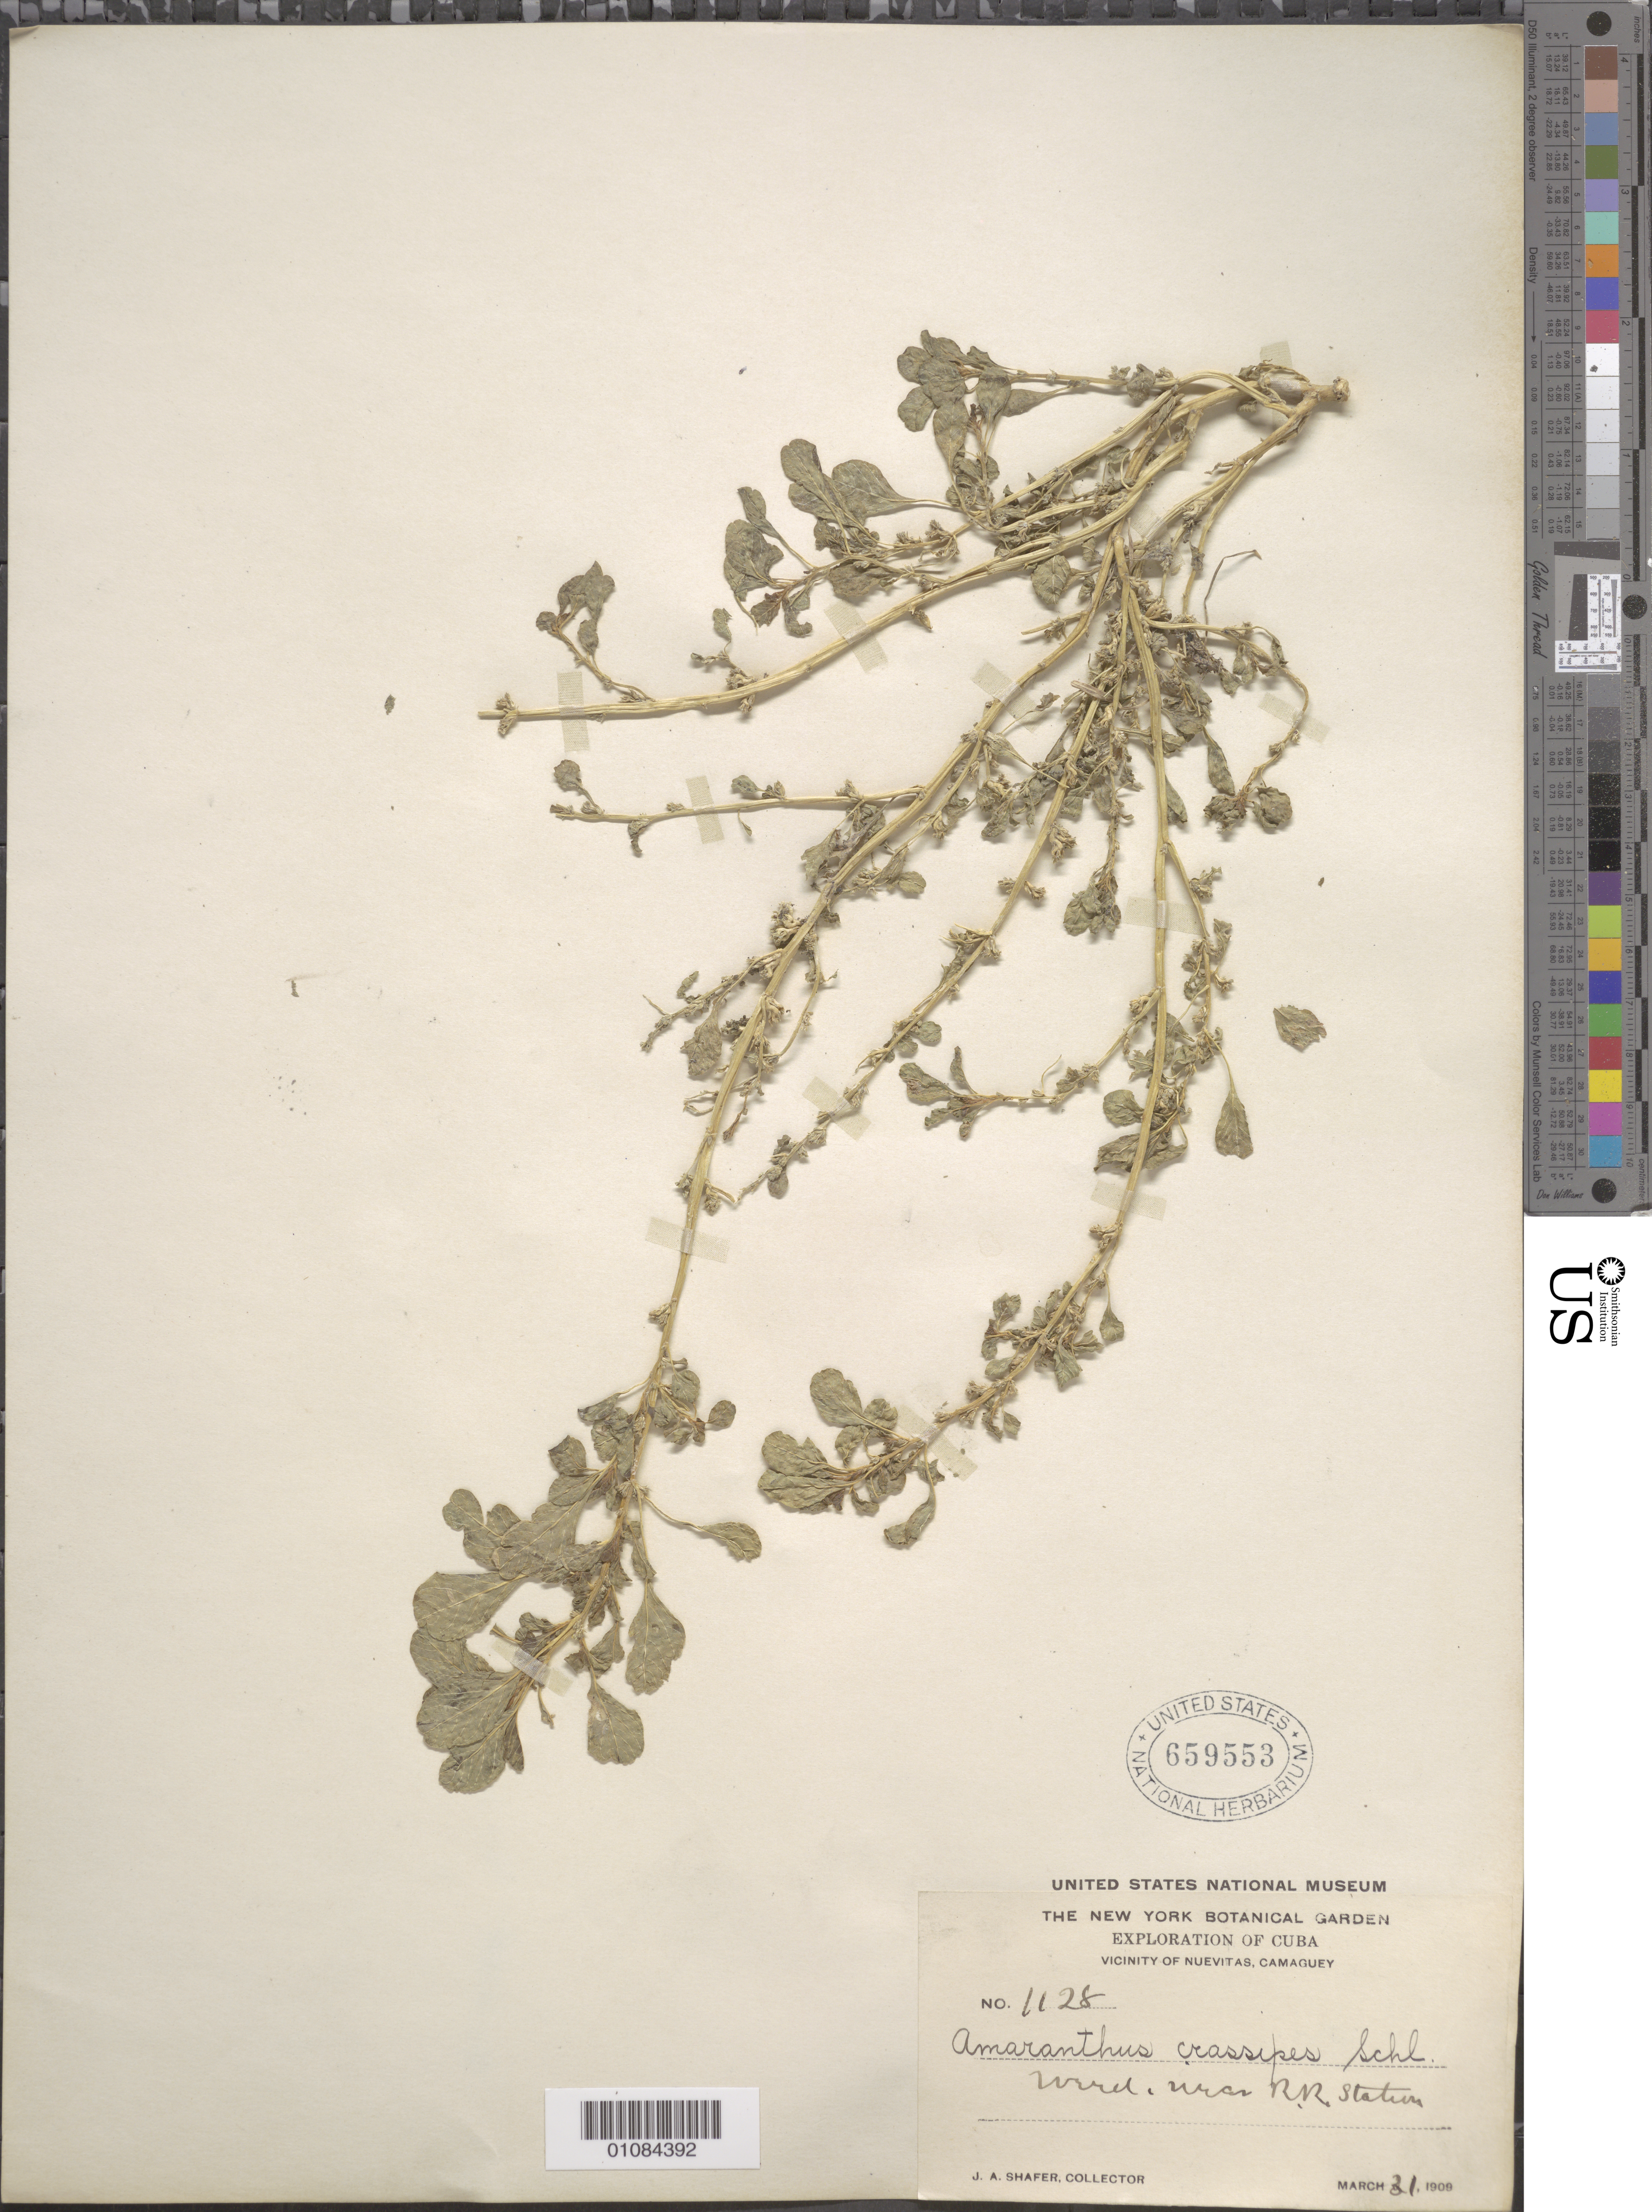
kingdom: Plantae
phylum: Tracheophyta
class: Magnoliopsida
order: Caryophyllales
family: Amaranthaceae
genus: Amaranthus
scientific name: Amaranthus crassipes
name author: Schltdl.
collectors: J. A. Shafer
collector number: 1128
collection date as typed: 31 Mar 1909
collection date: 1909-03-31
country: Cuba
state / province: Camagüey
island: Cuba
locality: Vicinity of Nuevitas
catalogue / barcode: US 659553